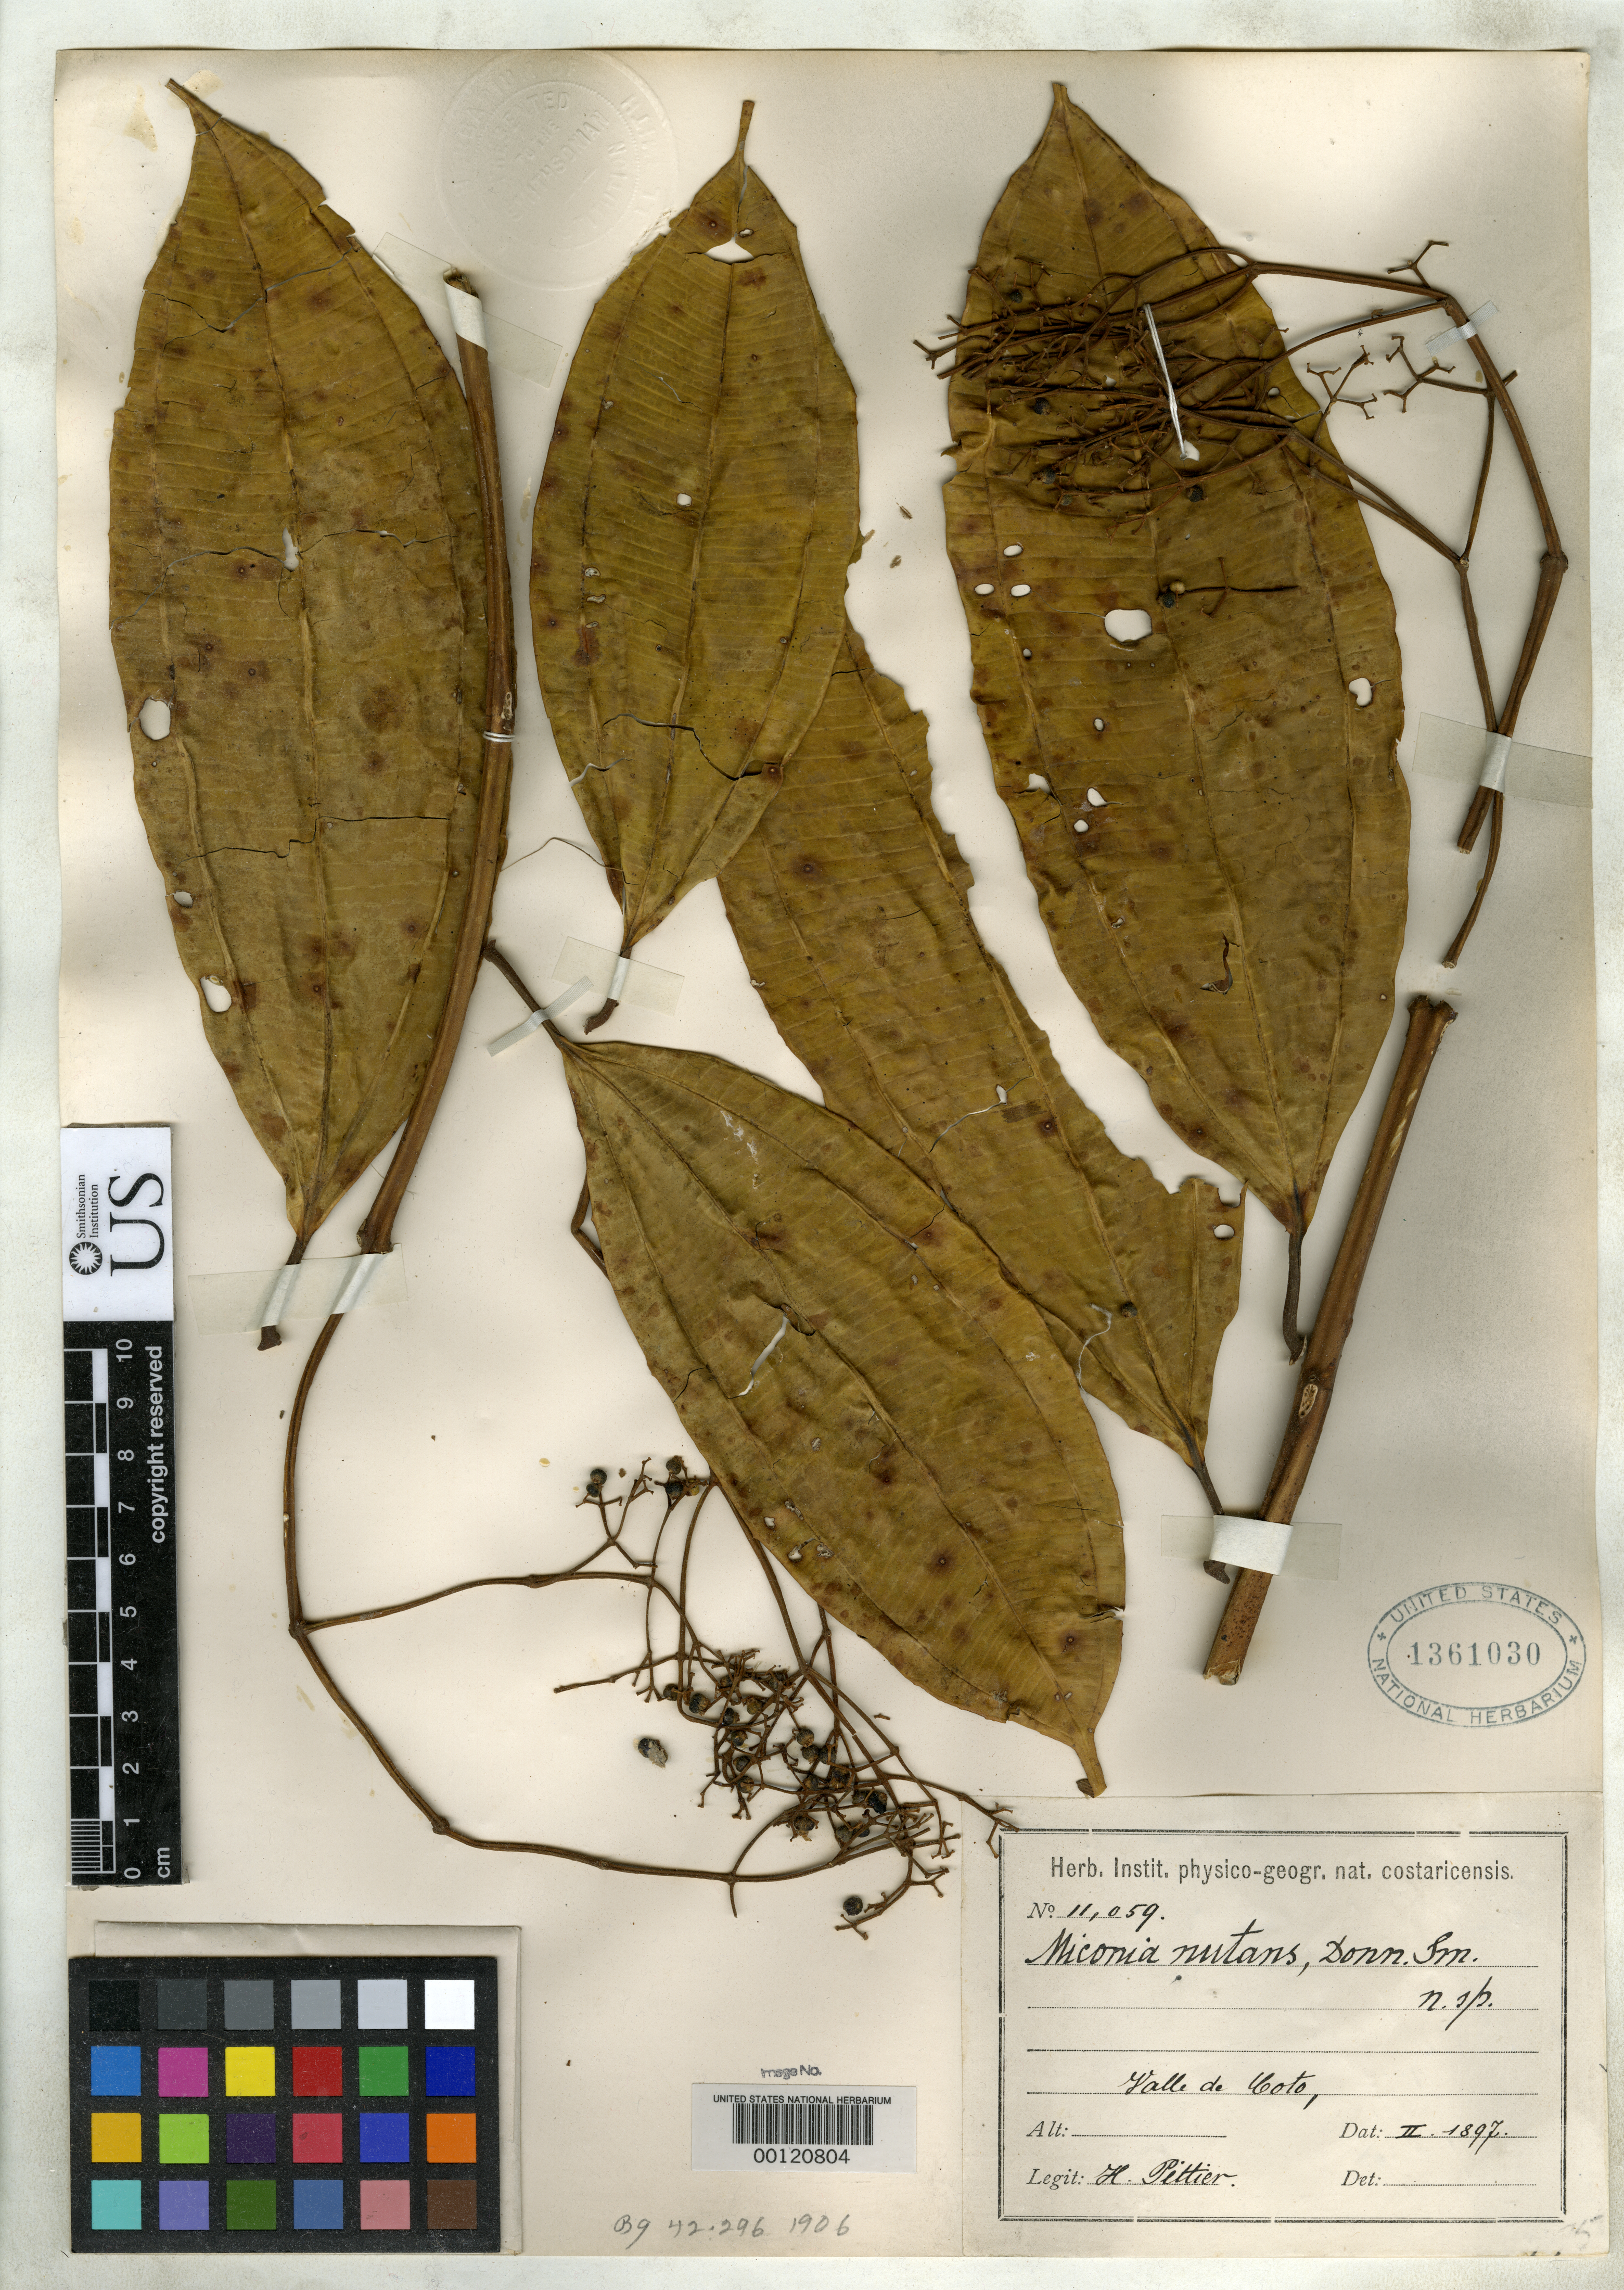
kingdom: Plantae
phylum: Tracheophyta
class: Magnoliopsida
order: Myrtales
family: Melastomataceae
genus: Miconia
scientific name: Miconia nutans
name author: Donn. Sm.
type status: Syntype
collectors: H. F. Pittier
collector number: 11059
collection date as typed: Feb 1897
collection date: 1897-02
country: Costa Rica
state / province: Puntarenas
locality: Valle de Coto.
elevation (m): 1100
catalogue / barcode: US 1361030